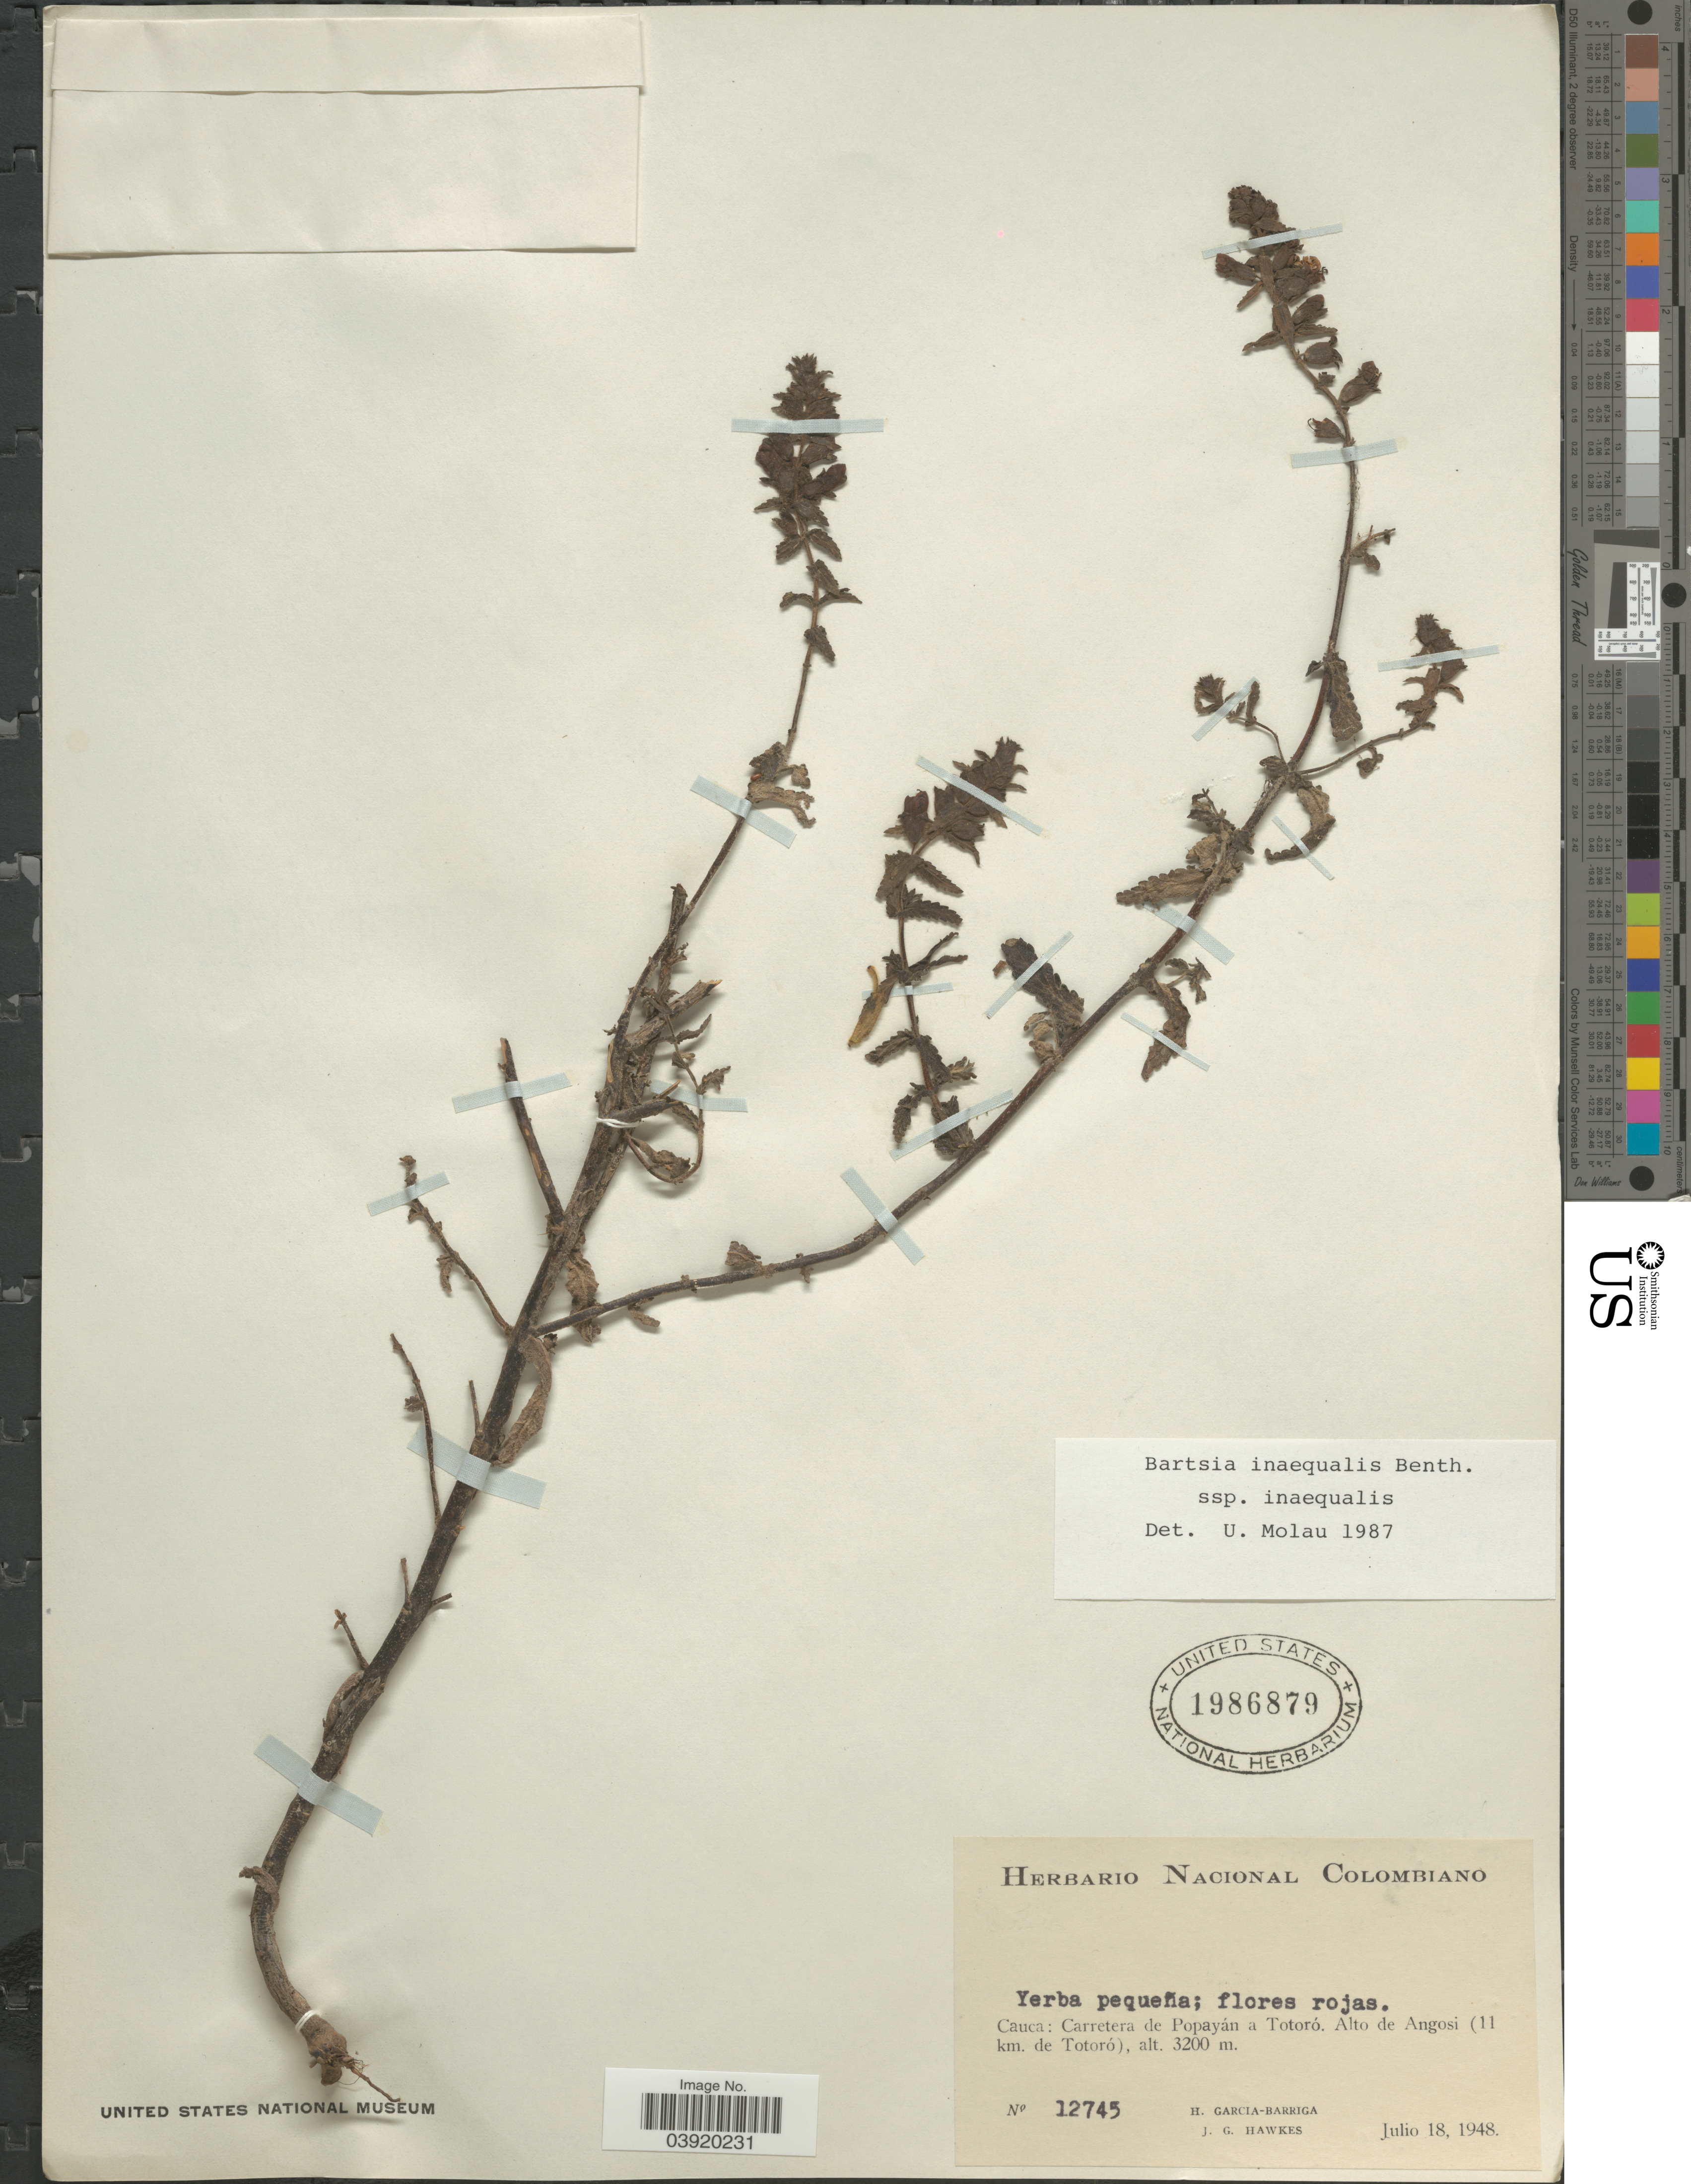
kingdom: Plantae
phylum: Tracheophyta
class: Magnoliopsida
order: Lamiales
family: Orobanchaceae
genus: Bartsia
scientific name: Bartsia inaequalis subsp. inaequalis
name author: Benth.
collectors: H. García Barriga & J. Hawkes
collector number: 12745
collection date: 1948-07-18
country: Colombia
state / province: Cauca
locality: Carretera de Popayán a Totoró. Alto de Angosi (11 km. de Totoró).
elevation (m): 3200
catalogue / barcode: US 1986879